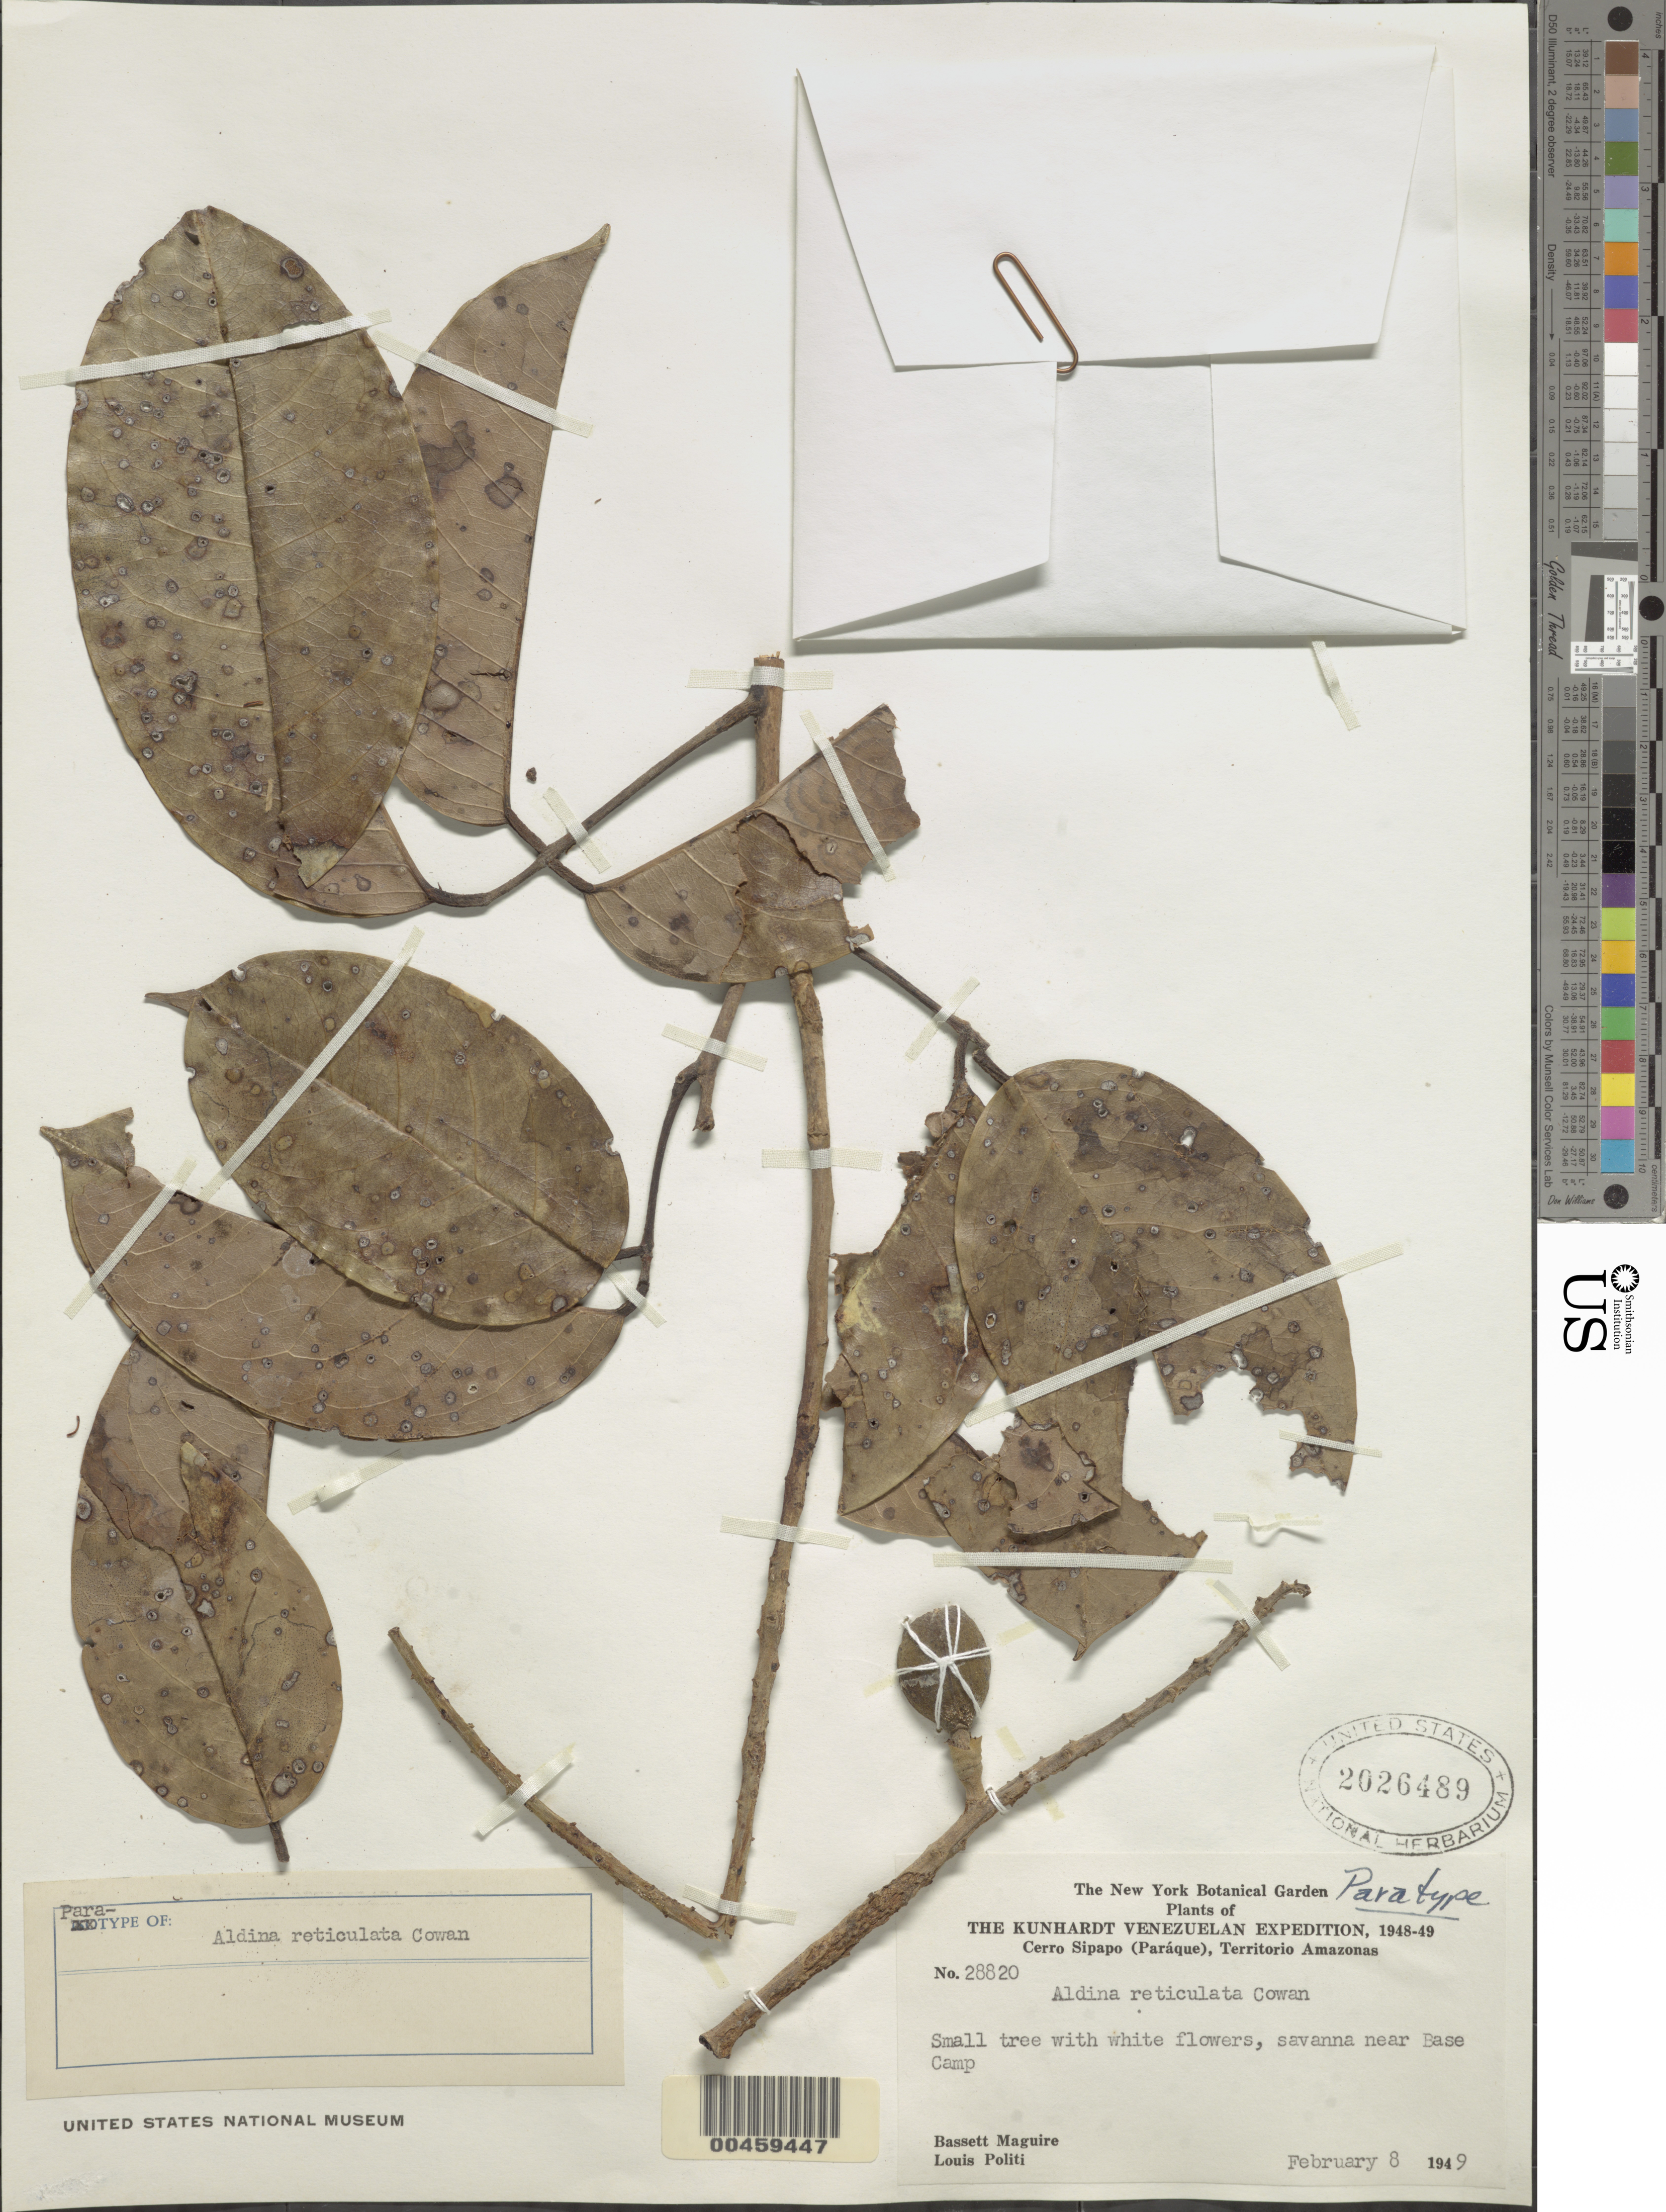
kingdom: Plantae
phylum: Tracheophyta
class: Magnoliopsida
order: Fabales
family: Fabaceae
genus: Aldina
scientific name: Aldina reticulata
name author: R.S. Cowan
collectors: B. Maguire & L. Politi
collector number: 28820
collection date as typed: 08 Feb 1949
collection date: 1949-02-08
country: Venezuela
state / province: Amazonas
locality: Cerro sipapo (paraque); near base camp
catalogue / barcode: US 2026489